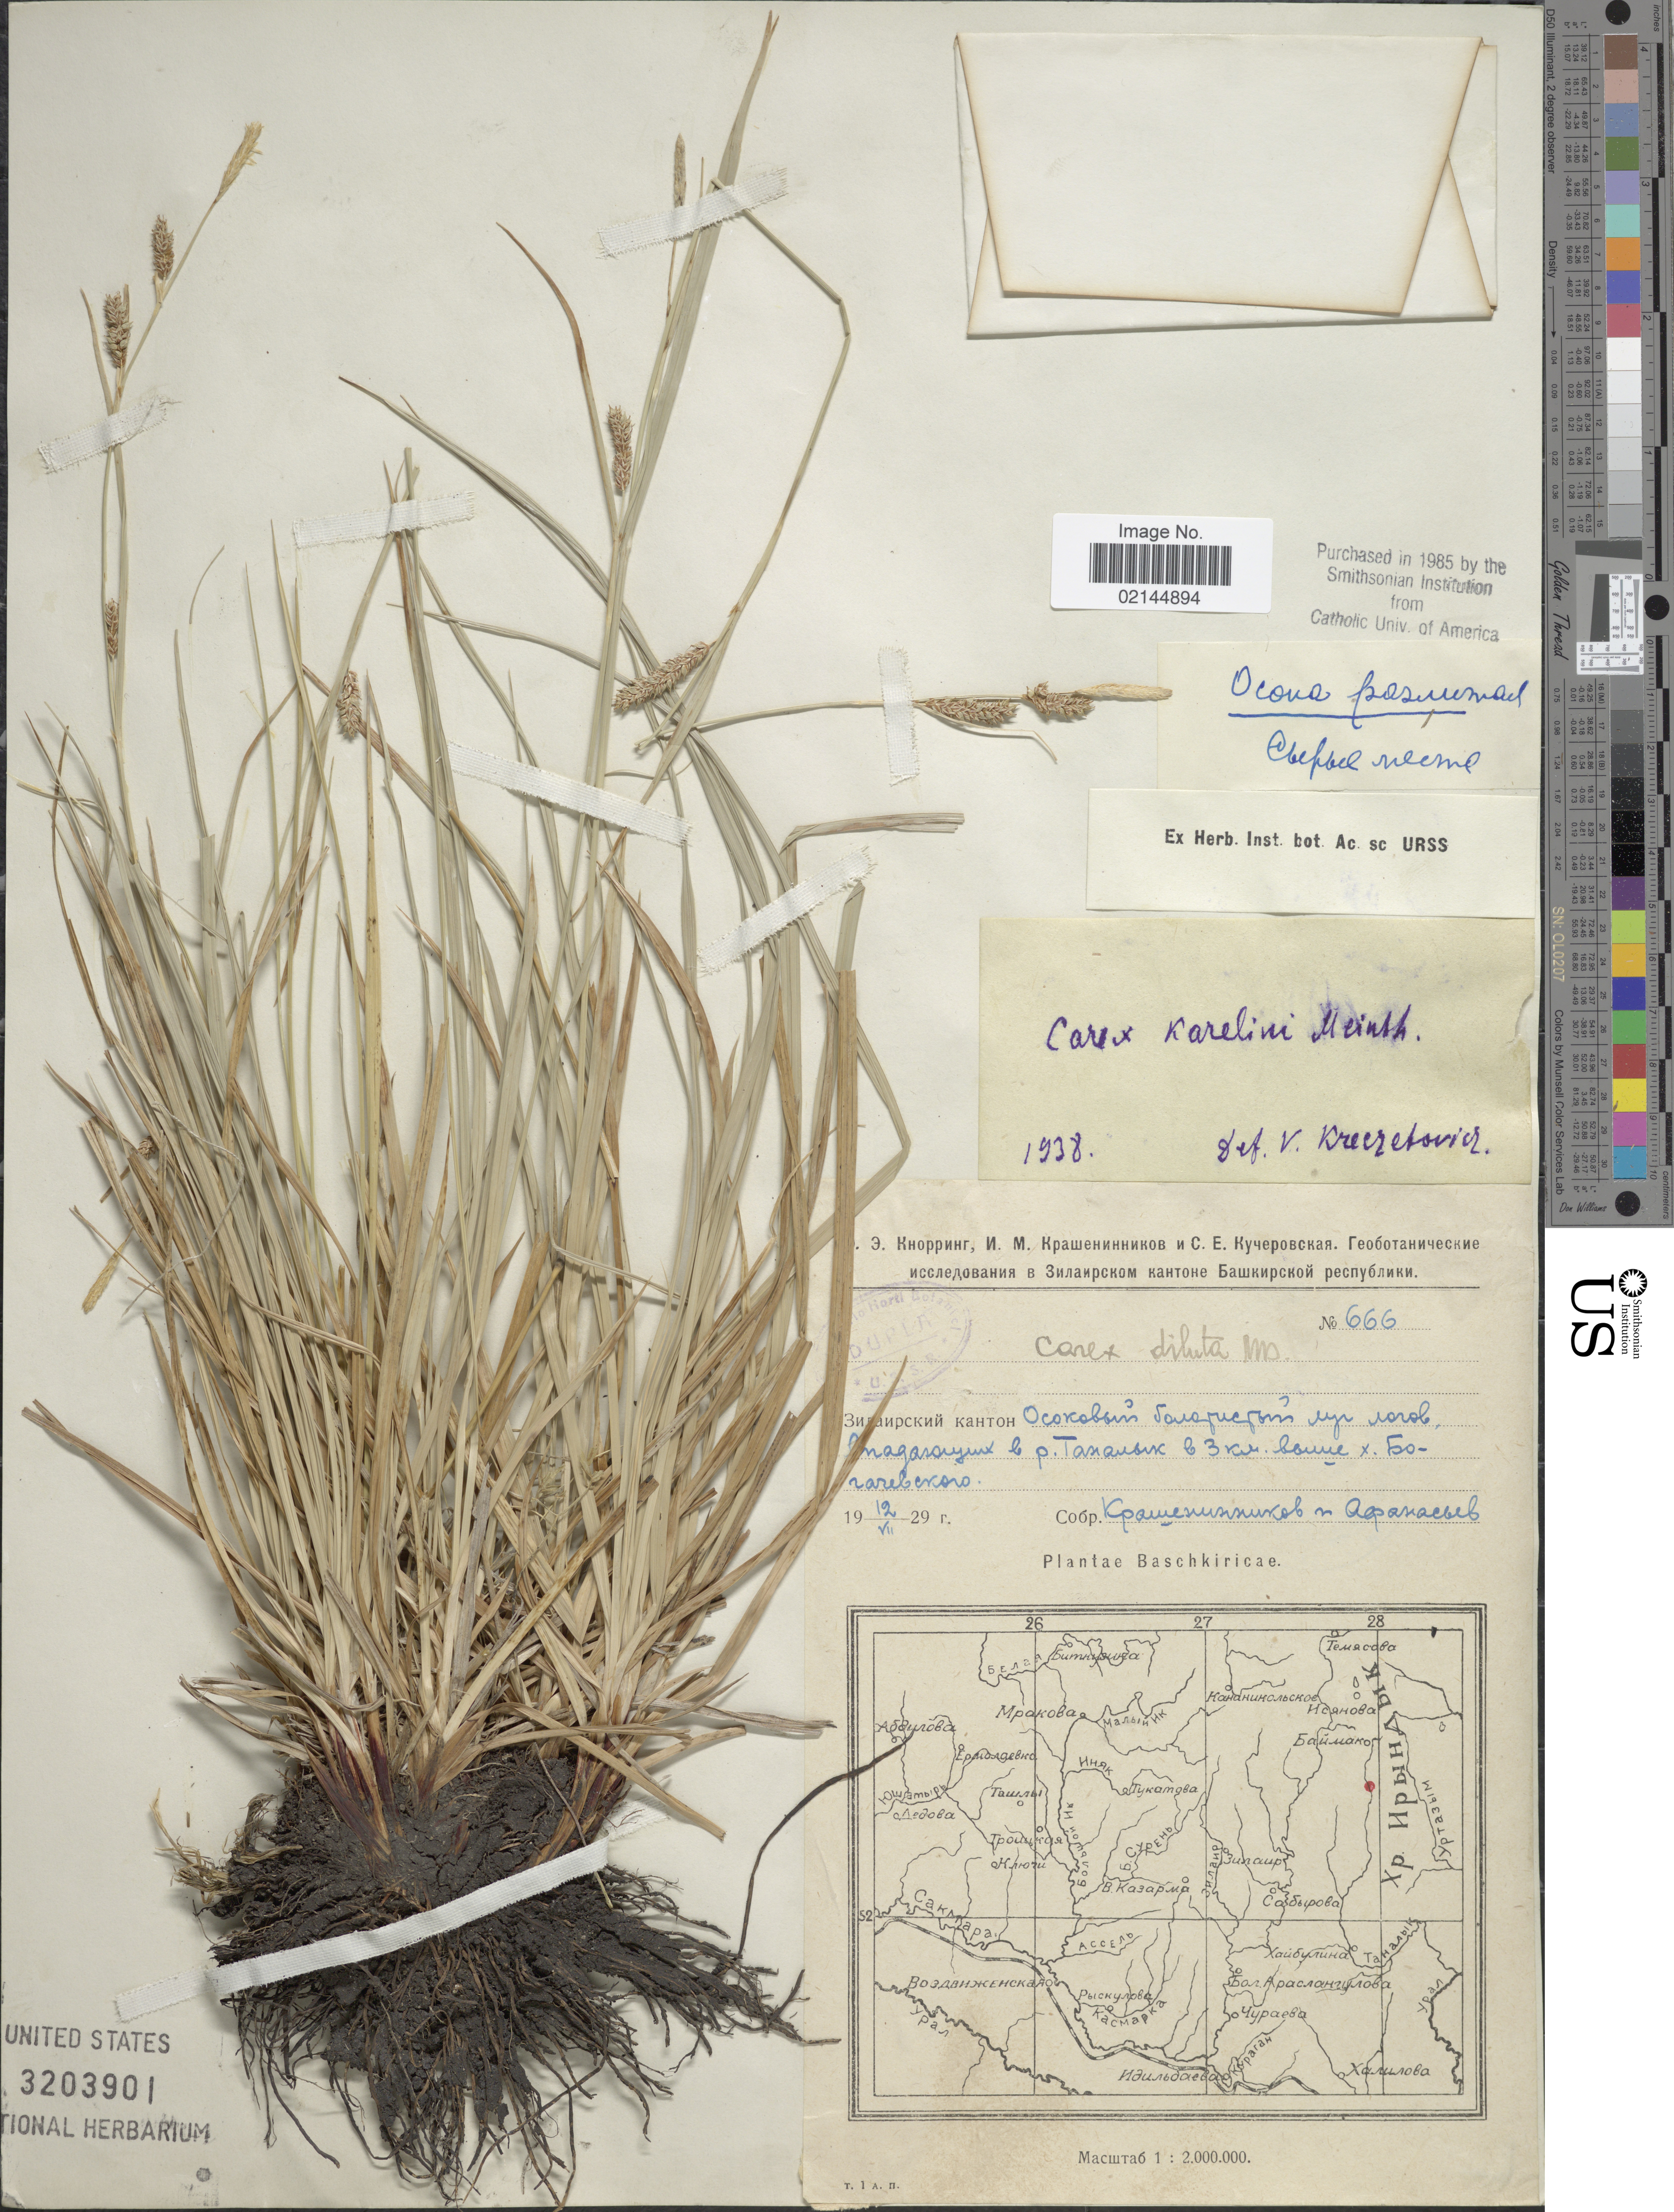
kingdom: Plantae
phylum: Tracheophyta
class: Liliopsida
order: Poales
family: Cyperaceae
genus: Carex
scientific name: Carex diluta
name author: M. Bieb.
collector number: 666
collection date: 1929-07-12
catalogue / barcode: US 3203901